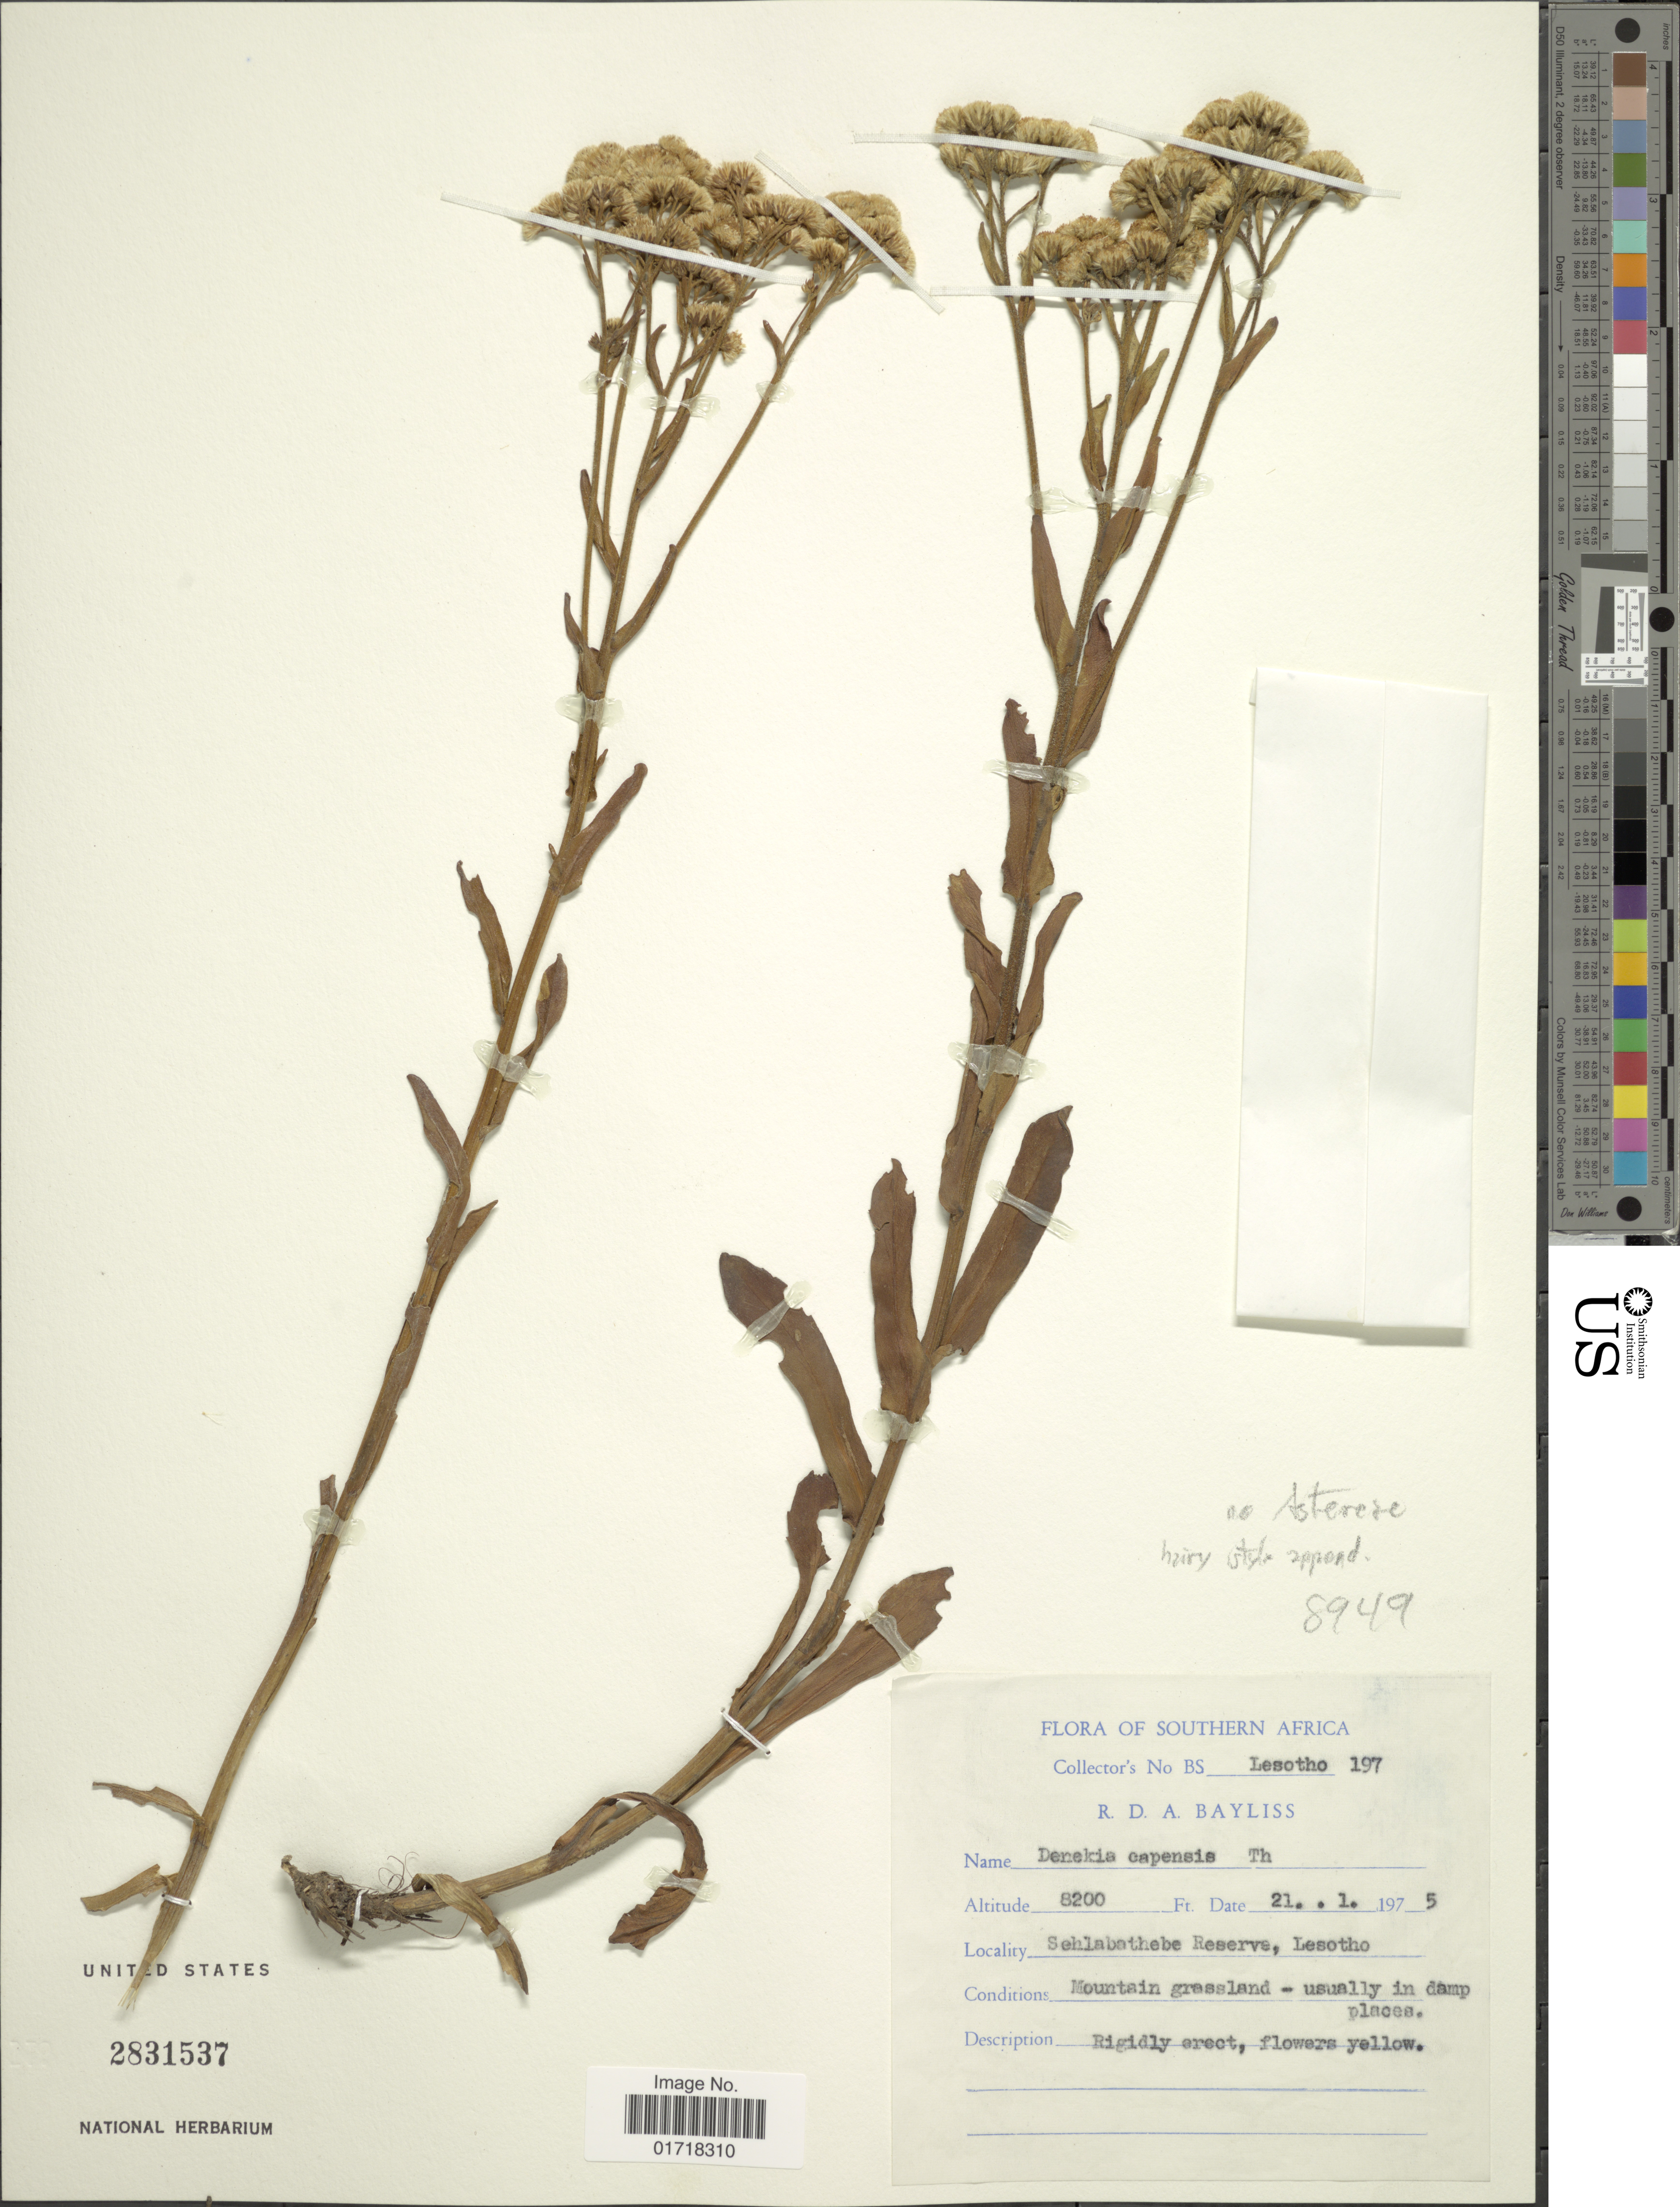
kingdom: Plantae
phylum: Tracheophyta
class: Magnoliopsida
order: Asterales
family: Asteraceae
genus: Conyza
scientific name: Conyza sp.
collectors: R. Bayliss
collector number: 197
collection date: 1975-01-21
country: South Africa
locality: Southern Africa, Sehlabathebe Reservem Lesotho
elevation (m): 2499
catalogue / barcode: US 2831537